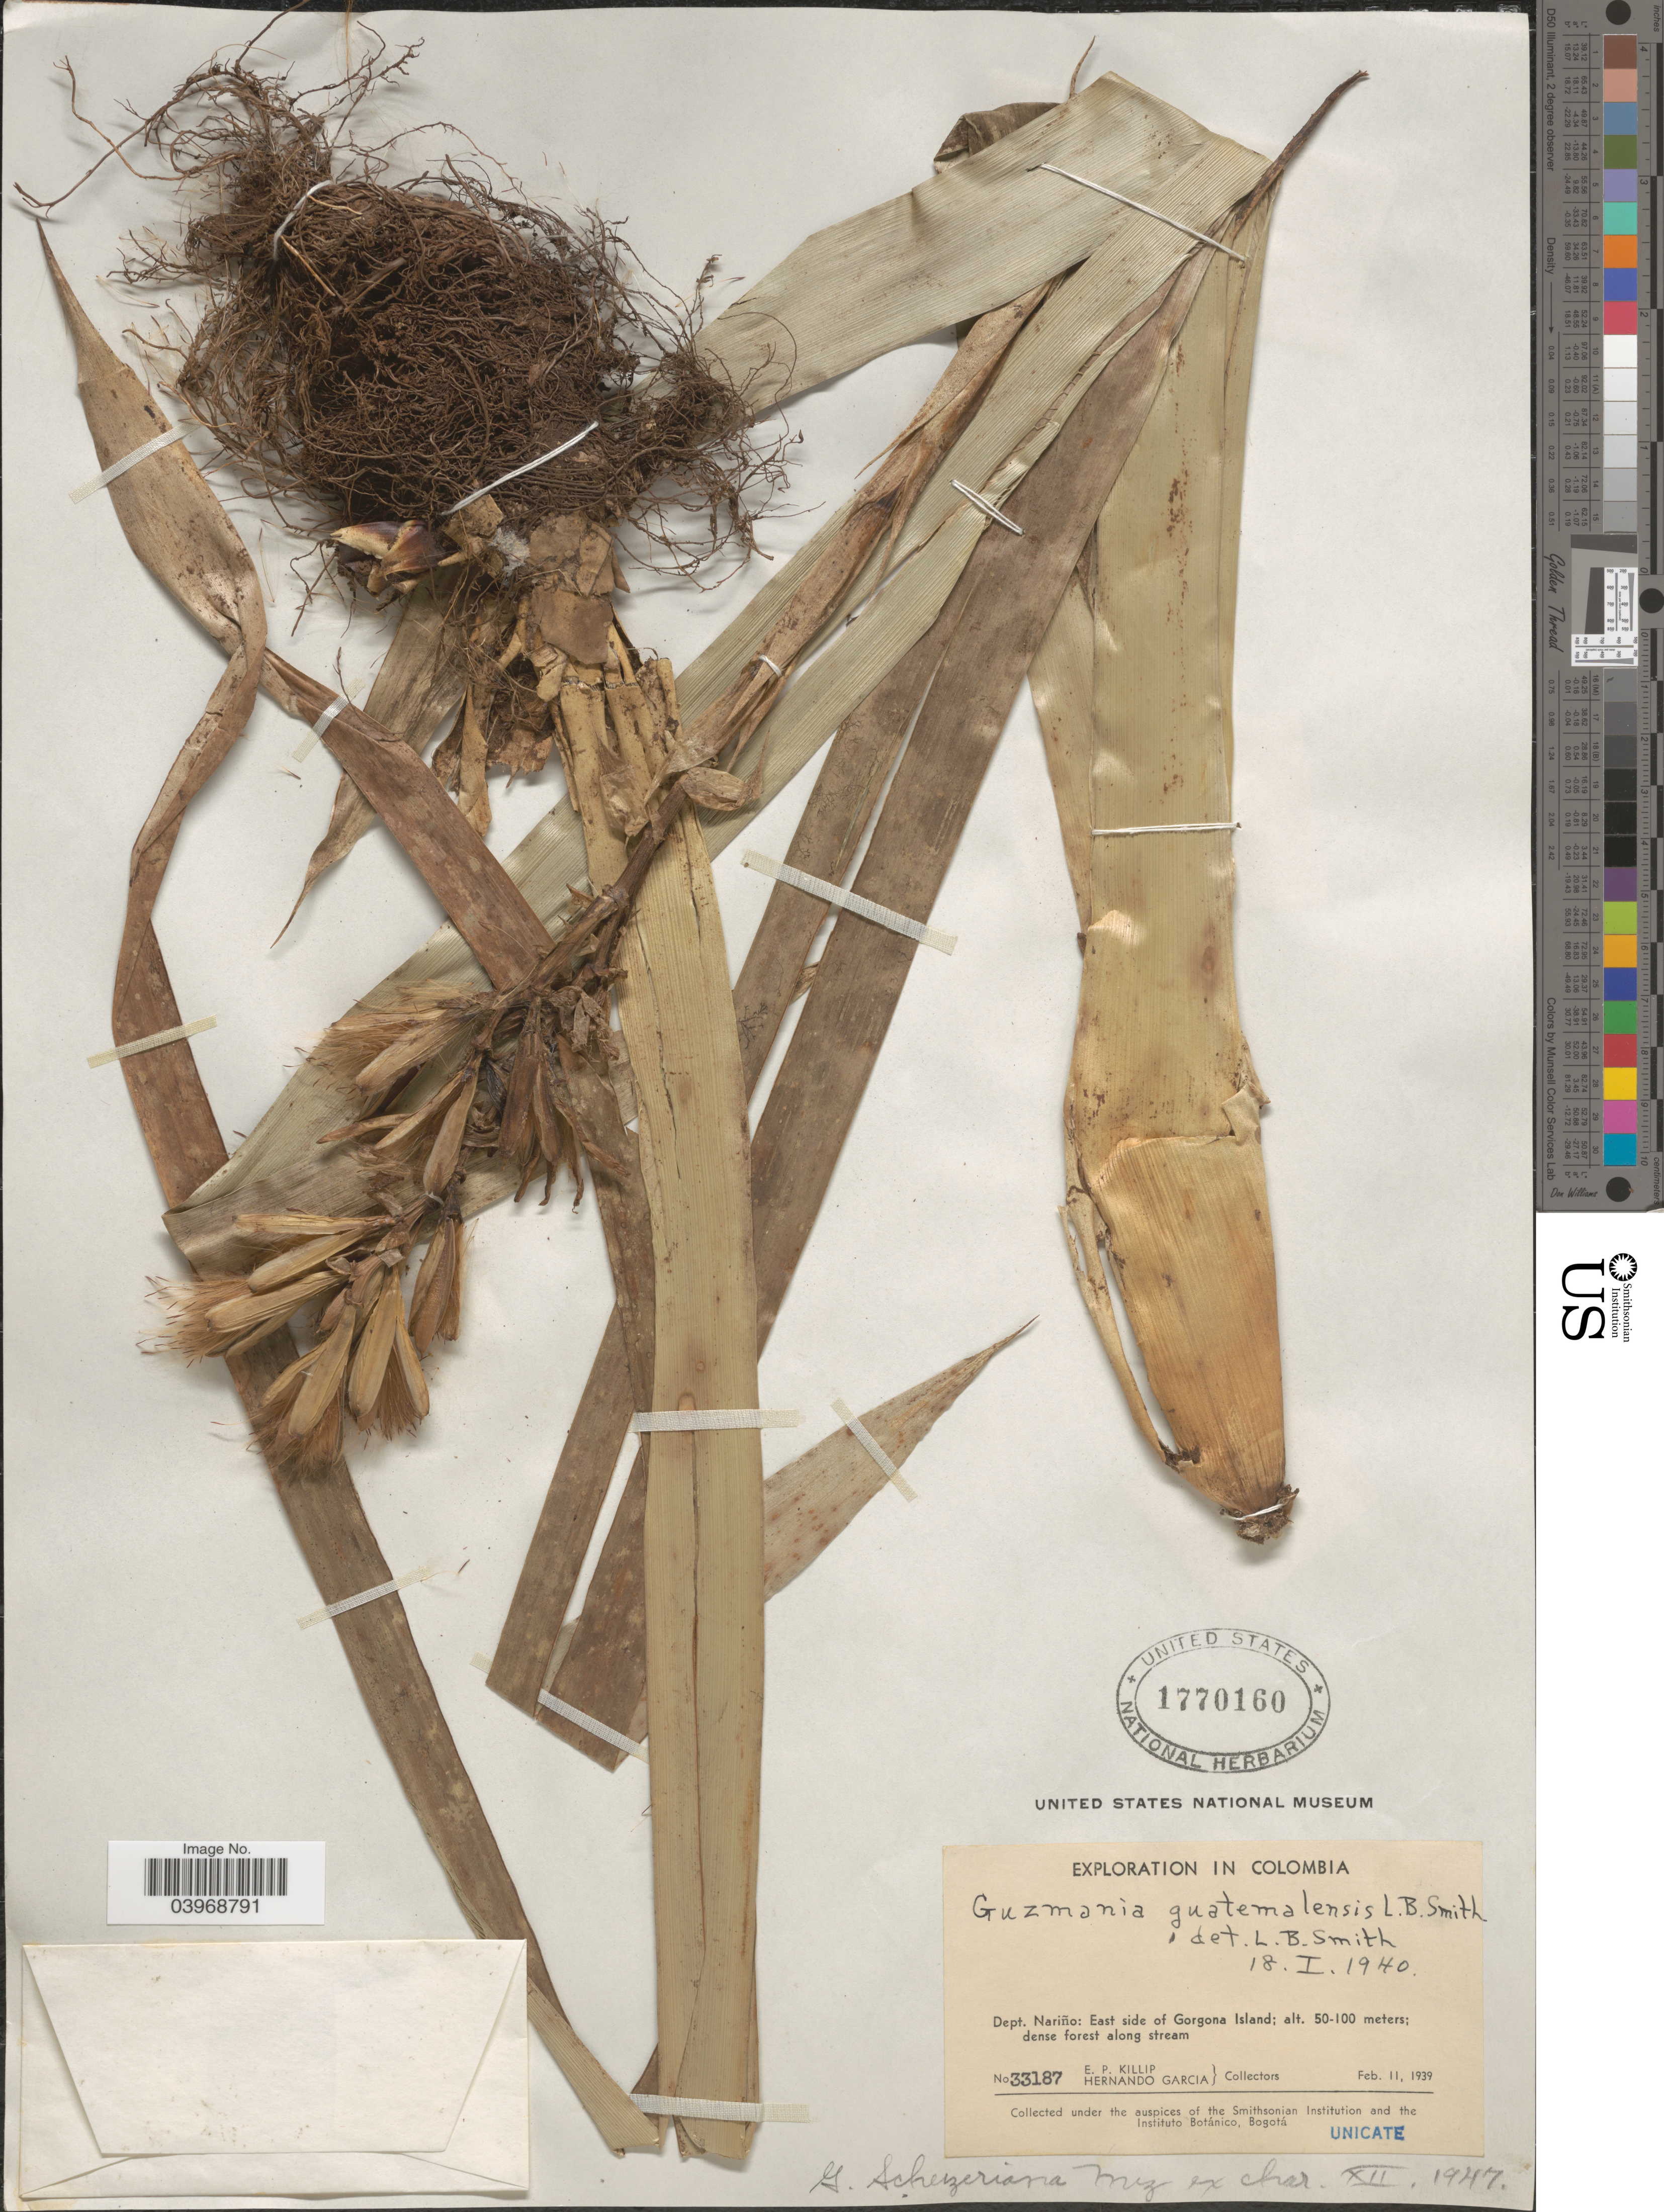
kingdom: Plantae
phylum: Tracheophyta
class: Liliopsida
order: Poales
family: Bromeliaceae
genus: Guzmania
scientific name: Guzmania scherzeriana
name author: Mez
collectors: E. P. Killip & H. Garcia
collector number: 33187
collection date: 1939-02-11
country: Colombia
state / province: Nariño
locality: Dept. Nariño: East side of Gorgona Island; dense forest along stream.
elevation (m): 50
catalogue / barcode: US 1770160